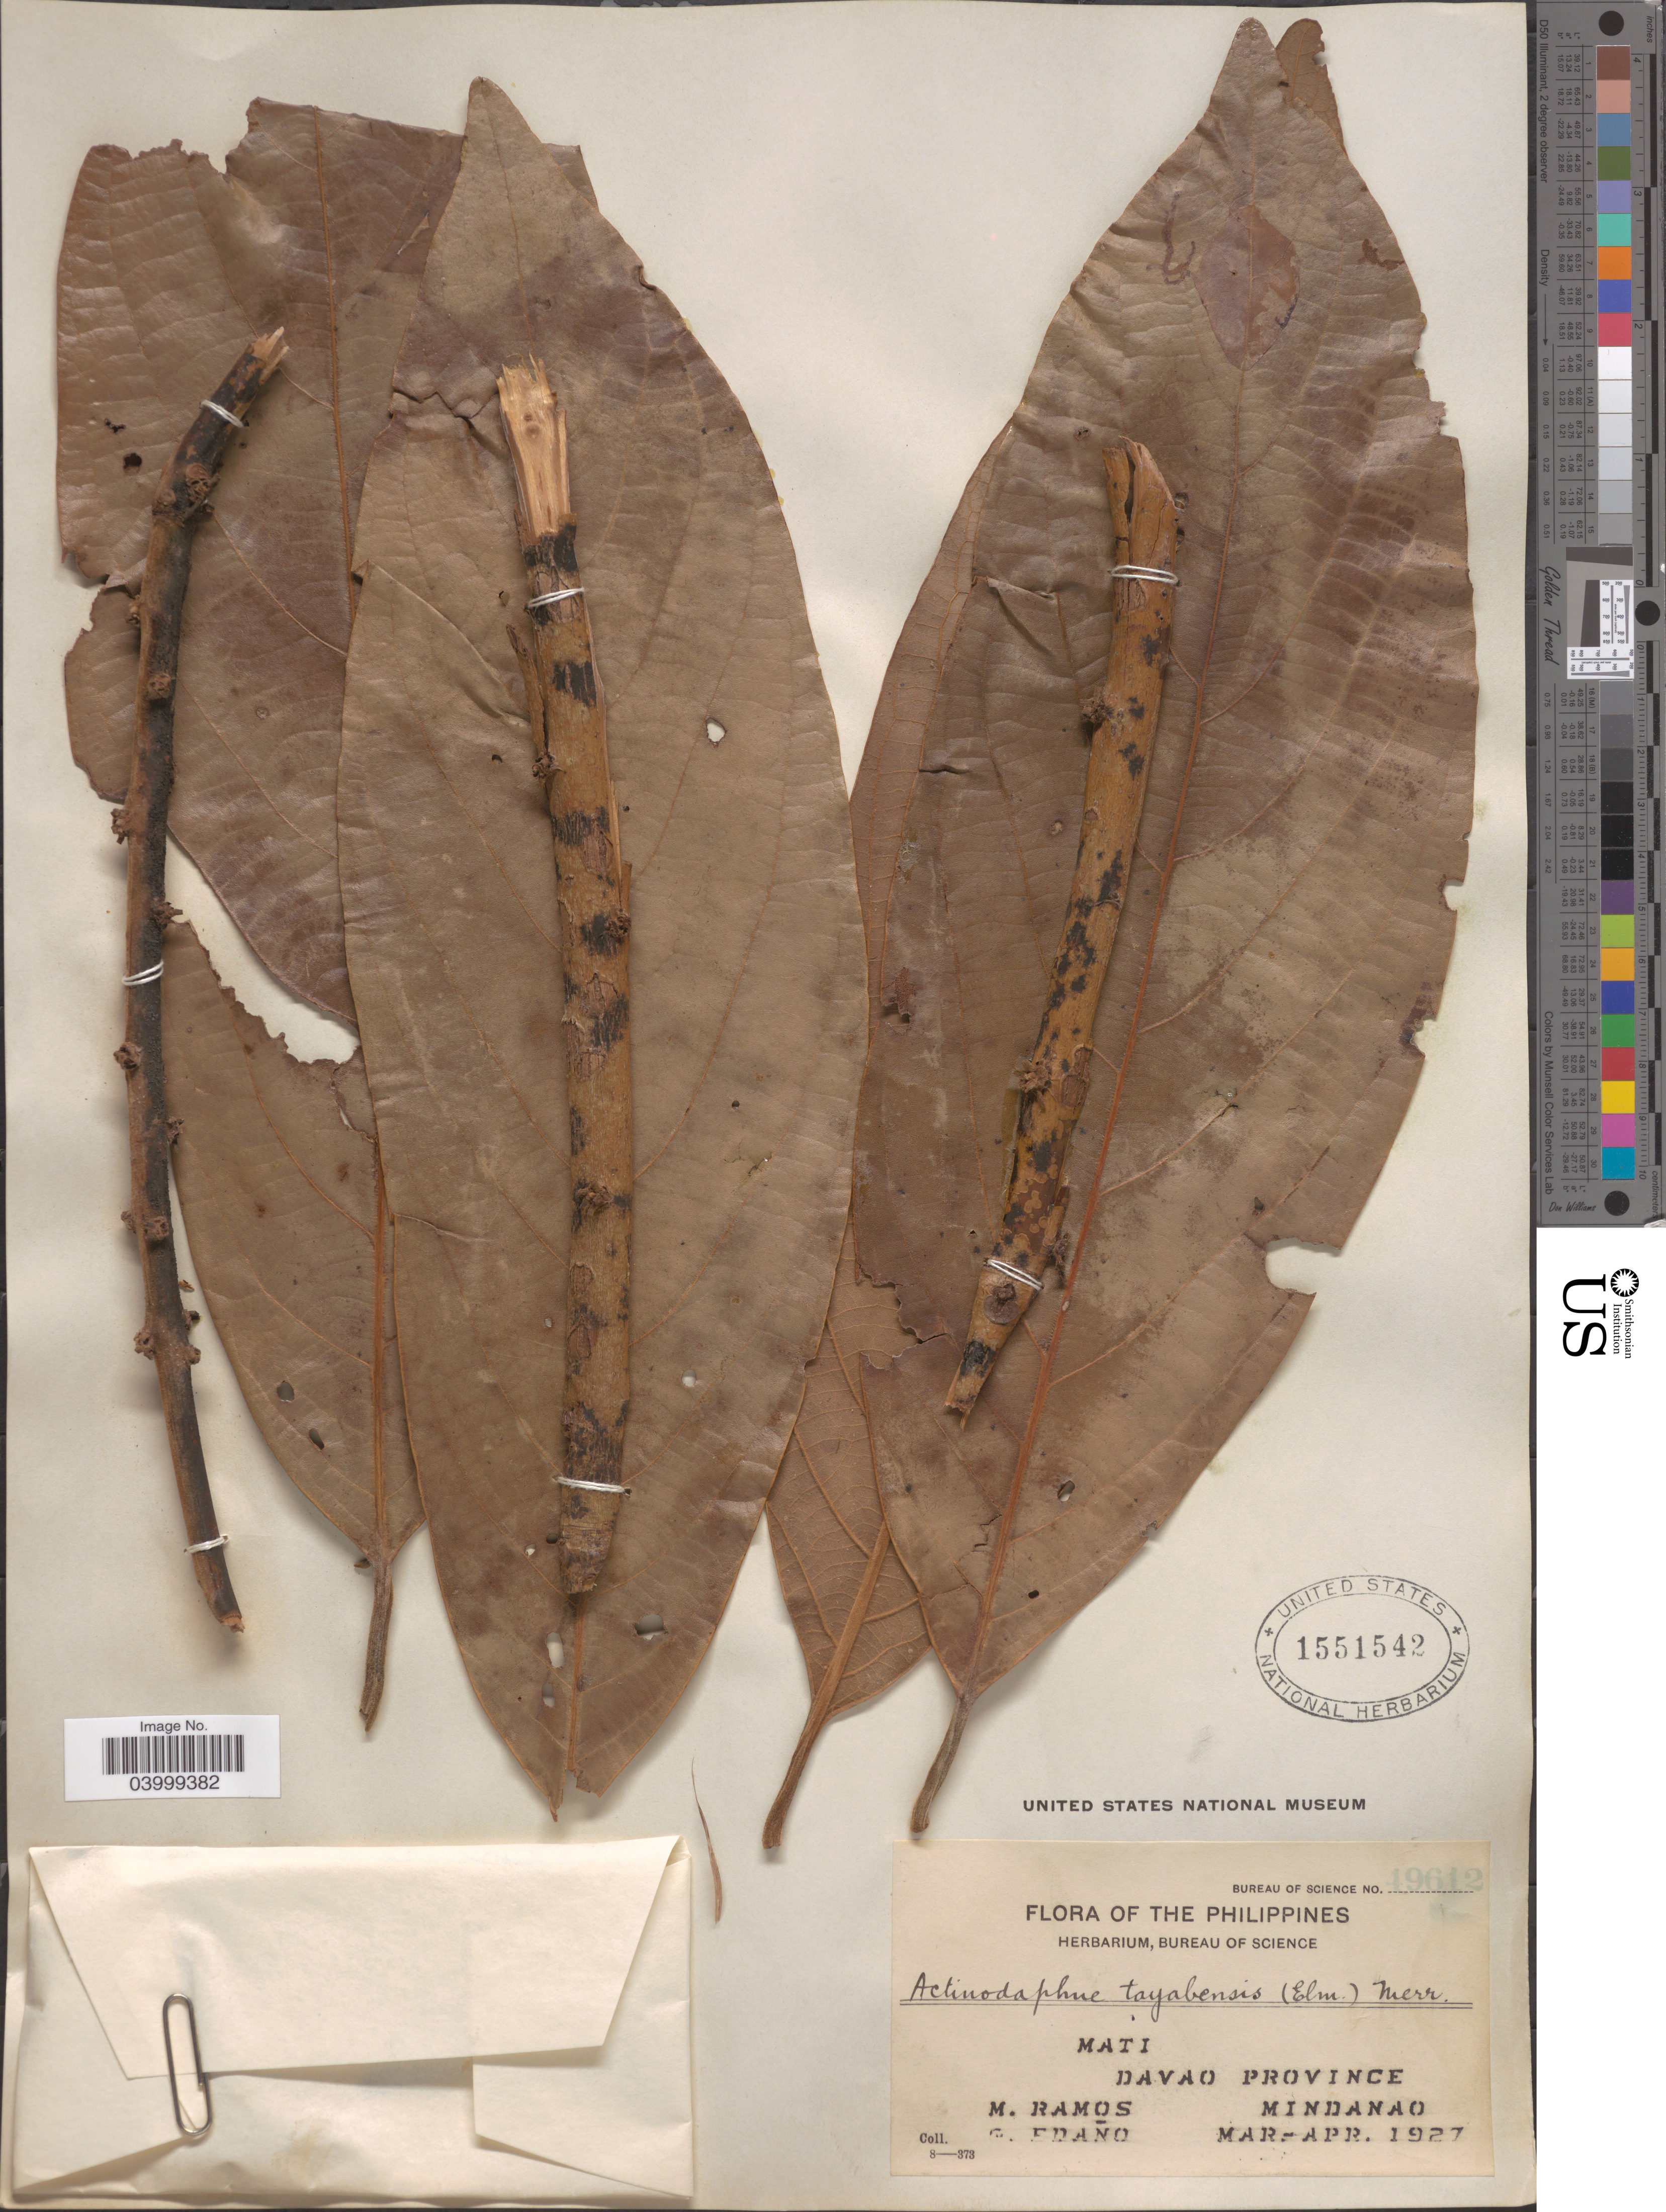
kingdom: Plantae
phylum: Tracheophyta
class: Magnoliopsida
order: Laurales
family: Lauraceae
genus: Actinodaphne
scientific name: Actinodaphne tayabensis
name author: (Elmer) Merr.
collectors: M. Ramos & G. Edaño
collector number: Bureau of Science 49612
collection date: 1927-03/1927-04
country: Philippines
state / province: Davao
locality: Mati, Davao Province, Mindanao.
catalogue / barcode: US 1551542